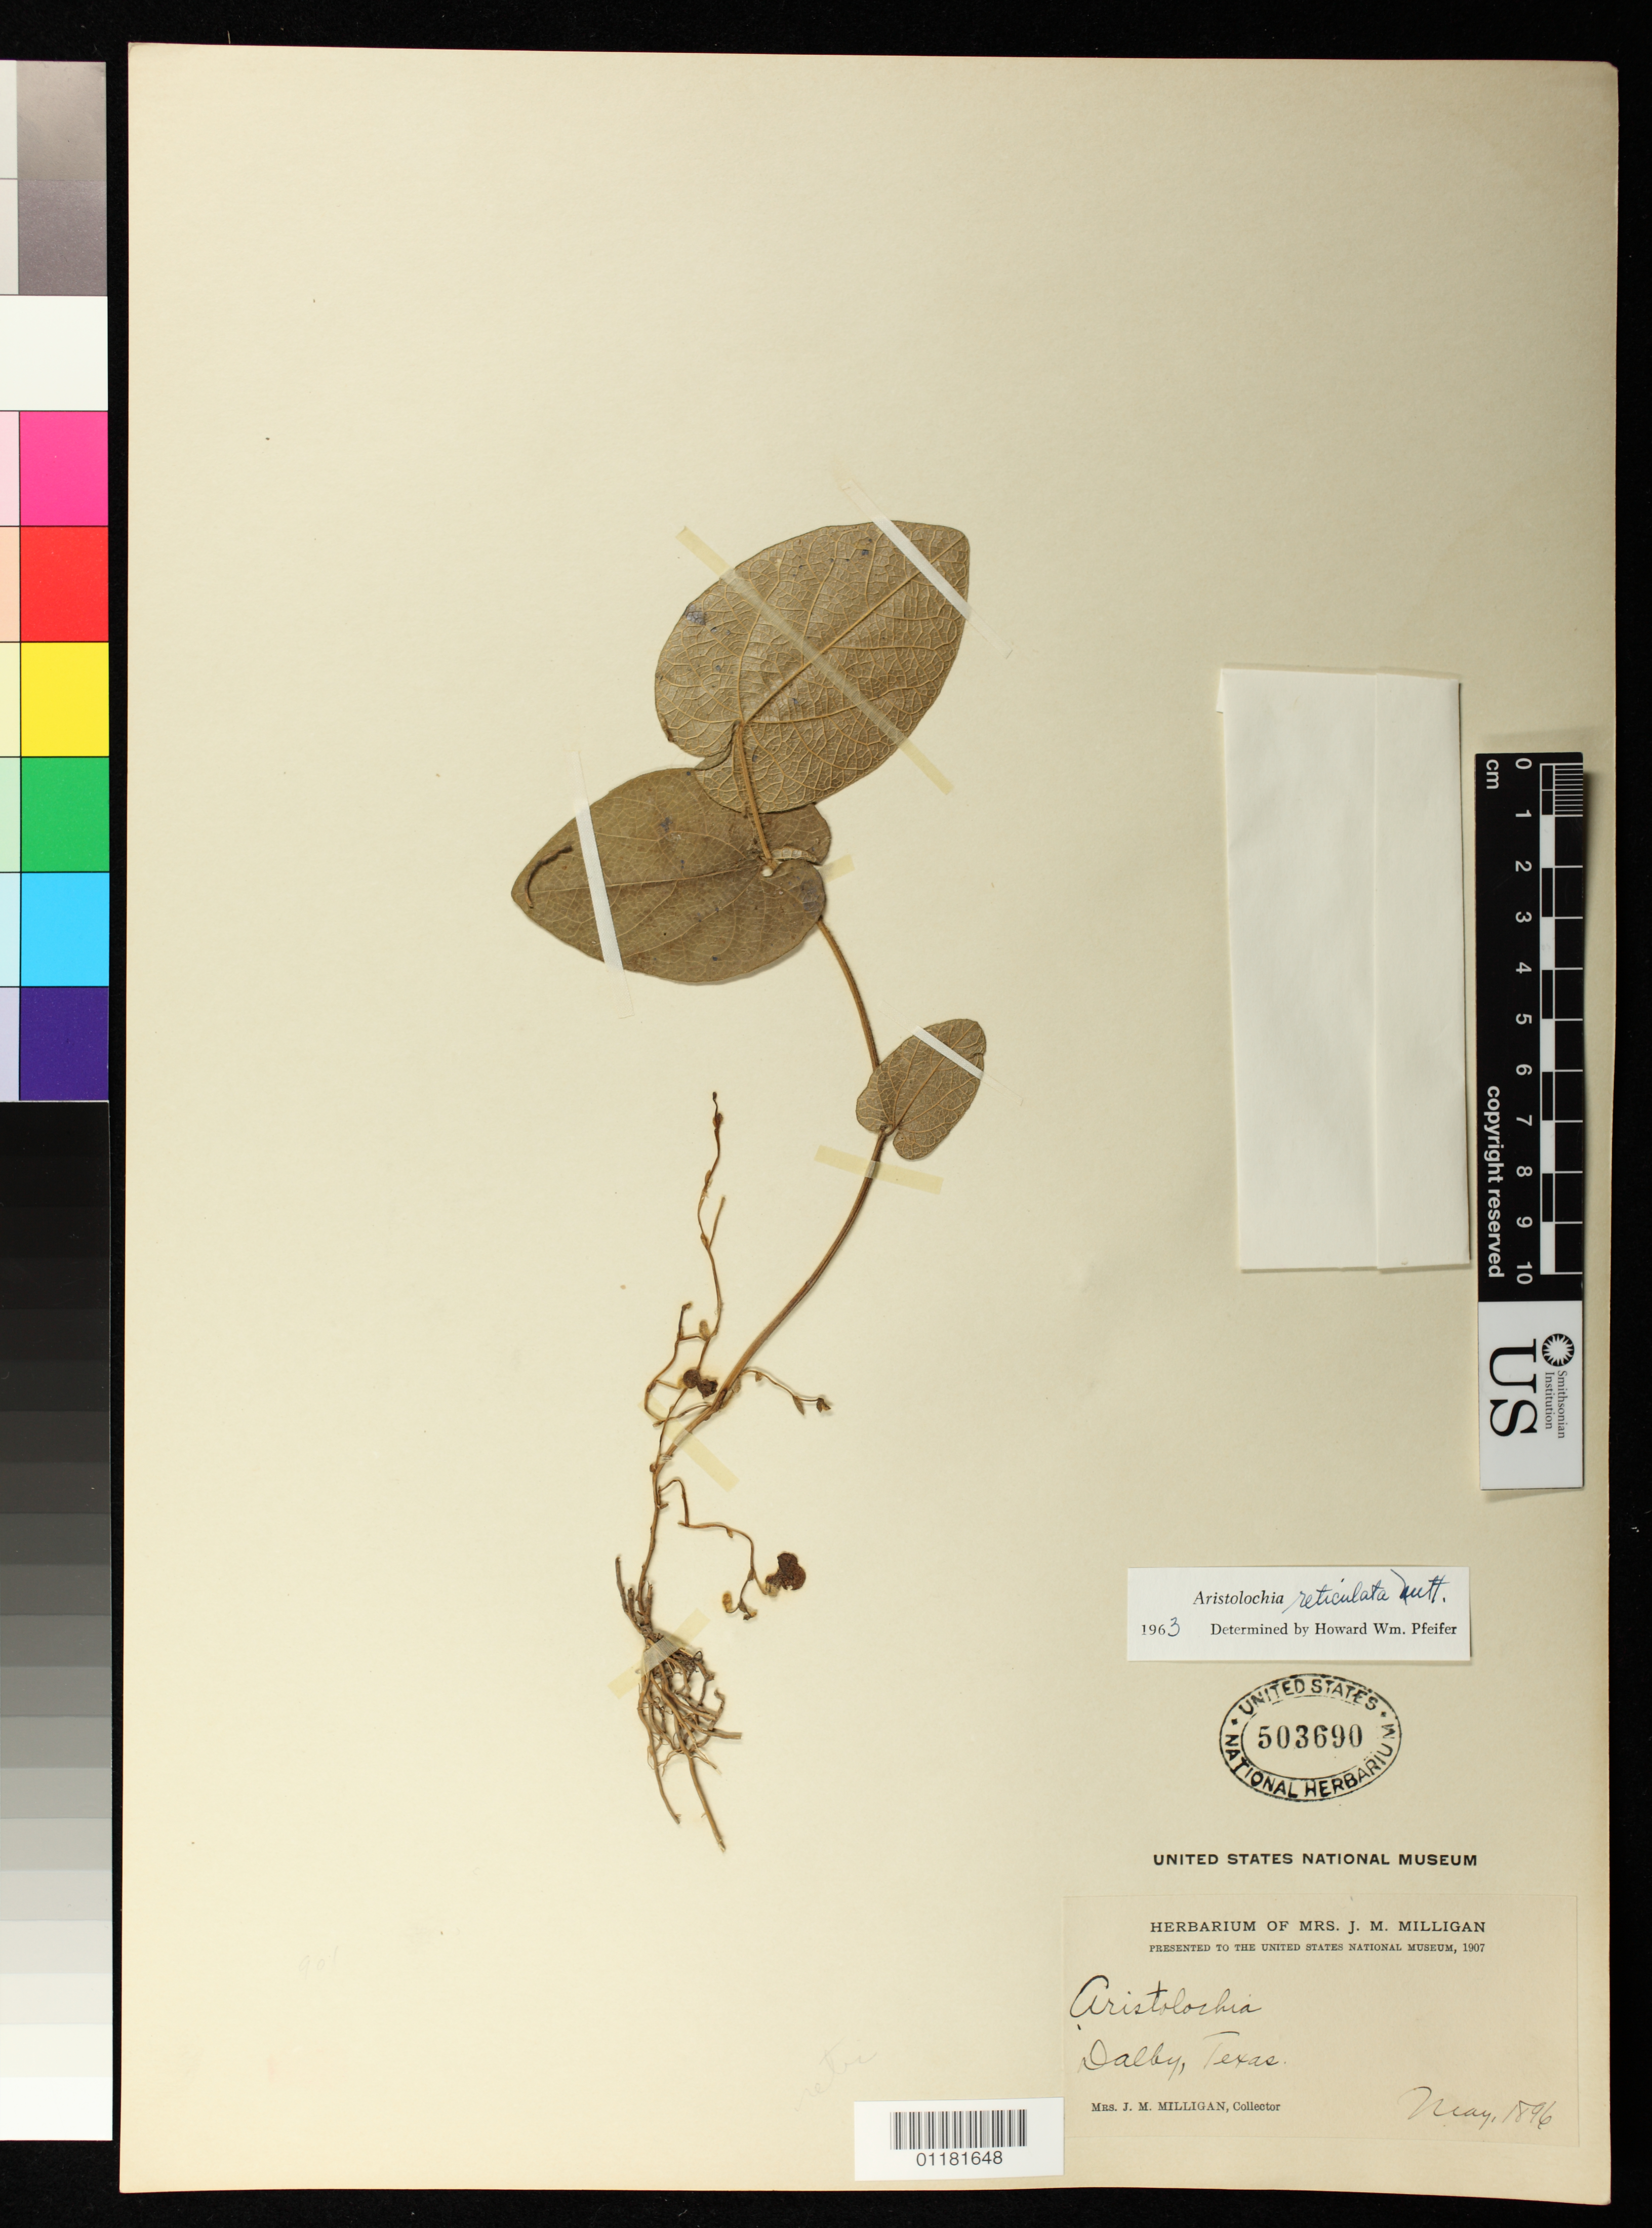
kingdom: Plantae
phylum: Tracheophyta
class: Magnoliopsida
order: Piperales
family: Aristolochiaceae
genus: Aristolochia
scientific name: Aristolochia reticulata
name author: Nutt.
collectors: J. M. Milligan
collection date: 1896-05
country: United States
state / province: Texas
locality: Dalby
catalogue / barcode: US 503690